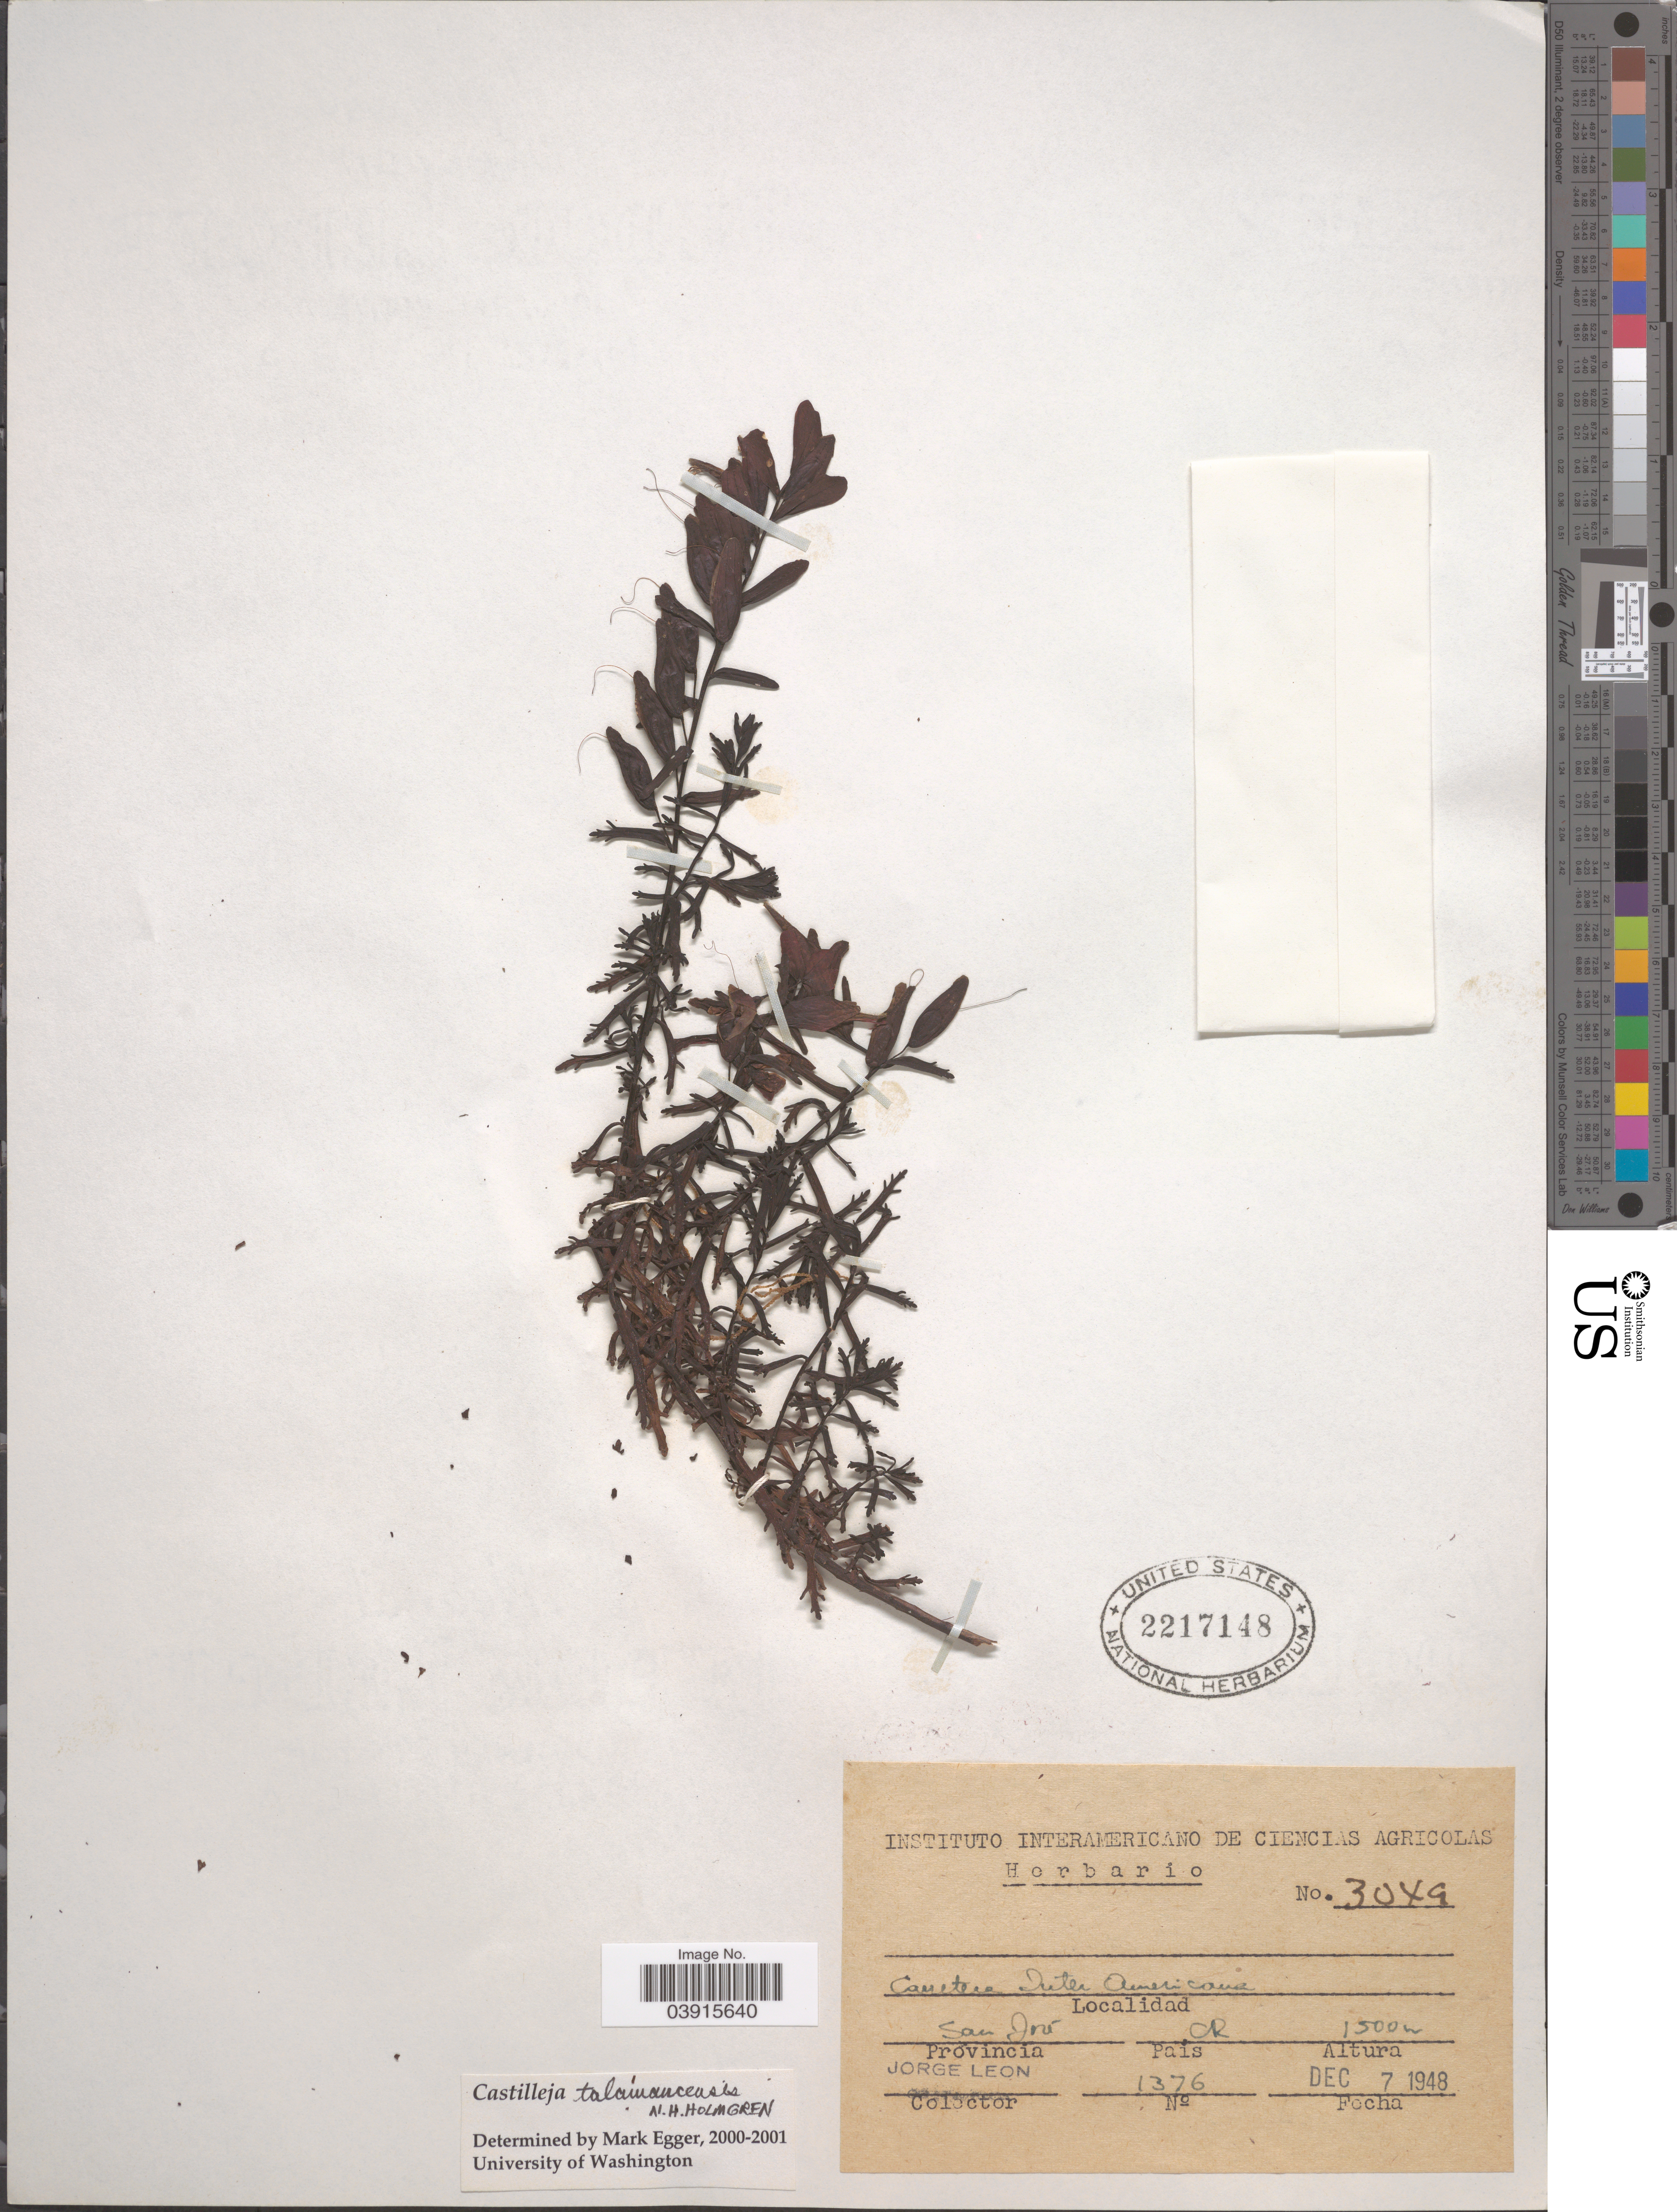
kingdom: Plantae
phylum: Tracheophyta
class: Magnoliopsida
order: Lamiales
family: Orobanchaceae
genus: Castilleja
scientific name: Castilleja talamancensis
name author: N.H. Holmgren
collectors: J. León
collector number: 1376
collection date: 1948-12-07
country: Costa Rica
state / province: San José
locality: Carretera Inter Americana.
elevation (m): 1500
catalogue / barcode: US 2217148